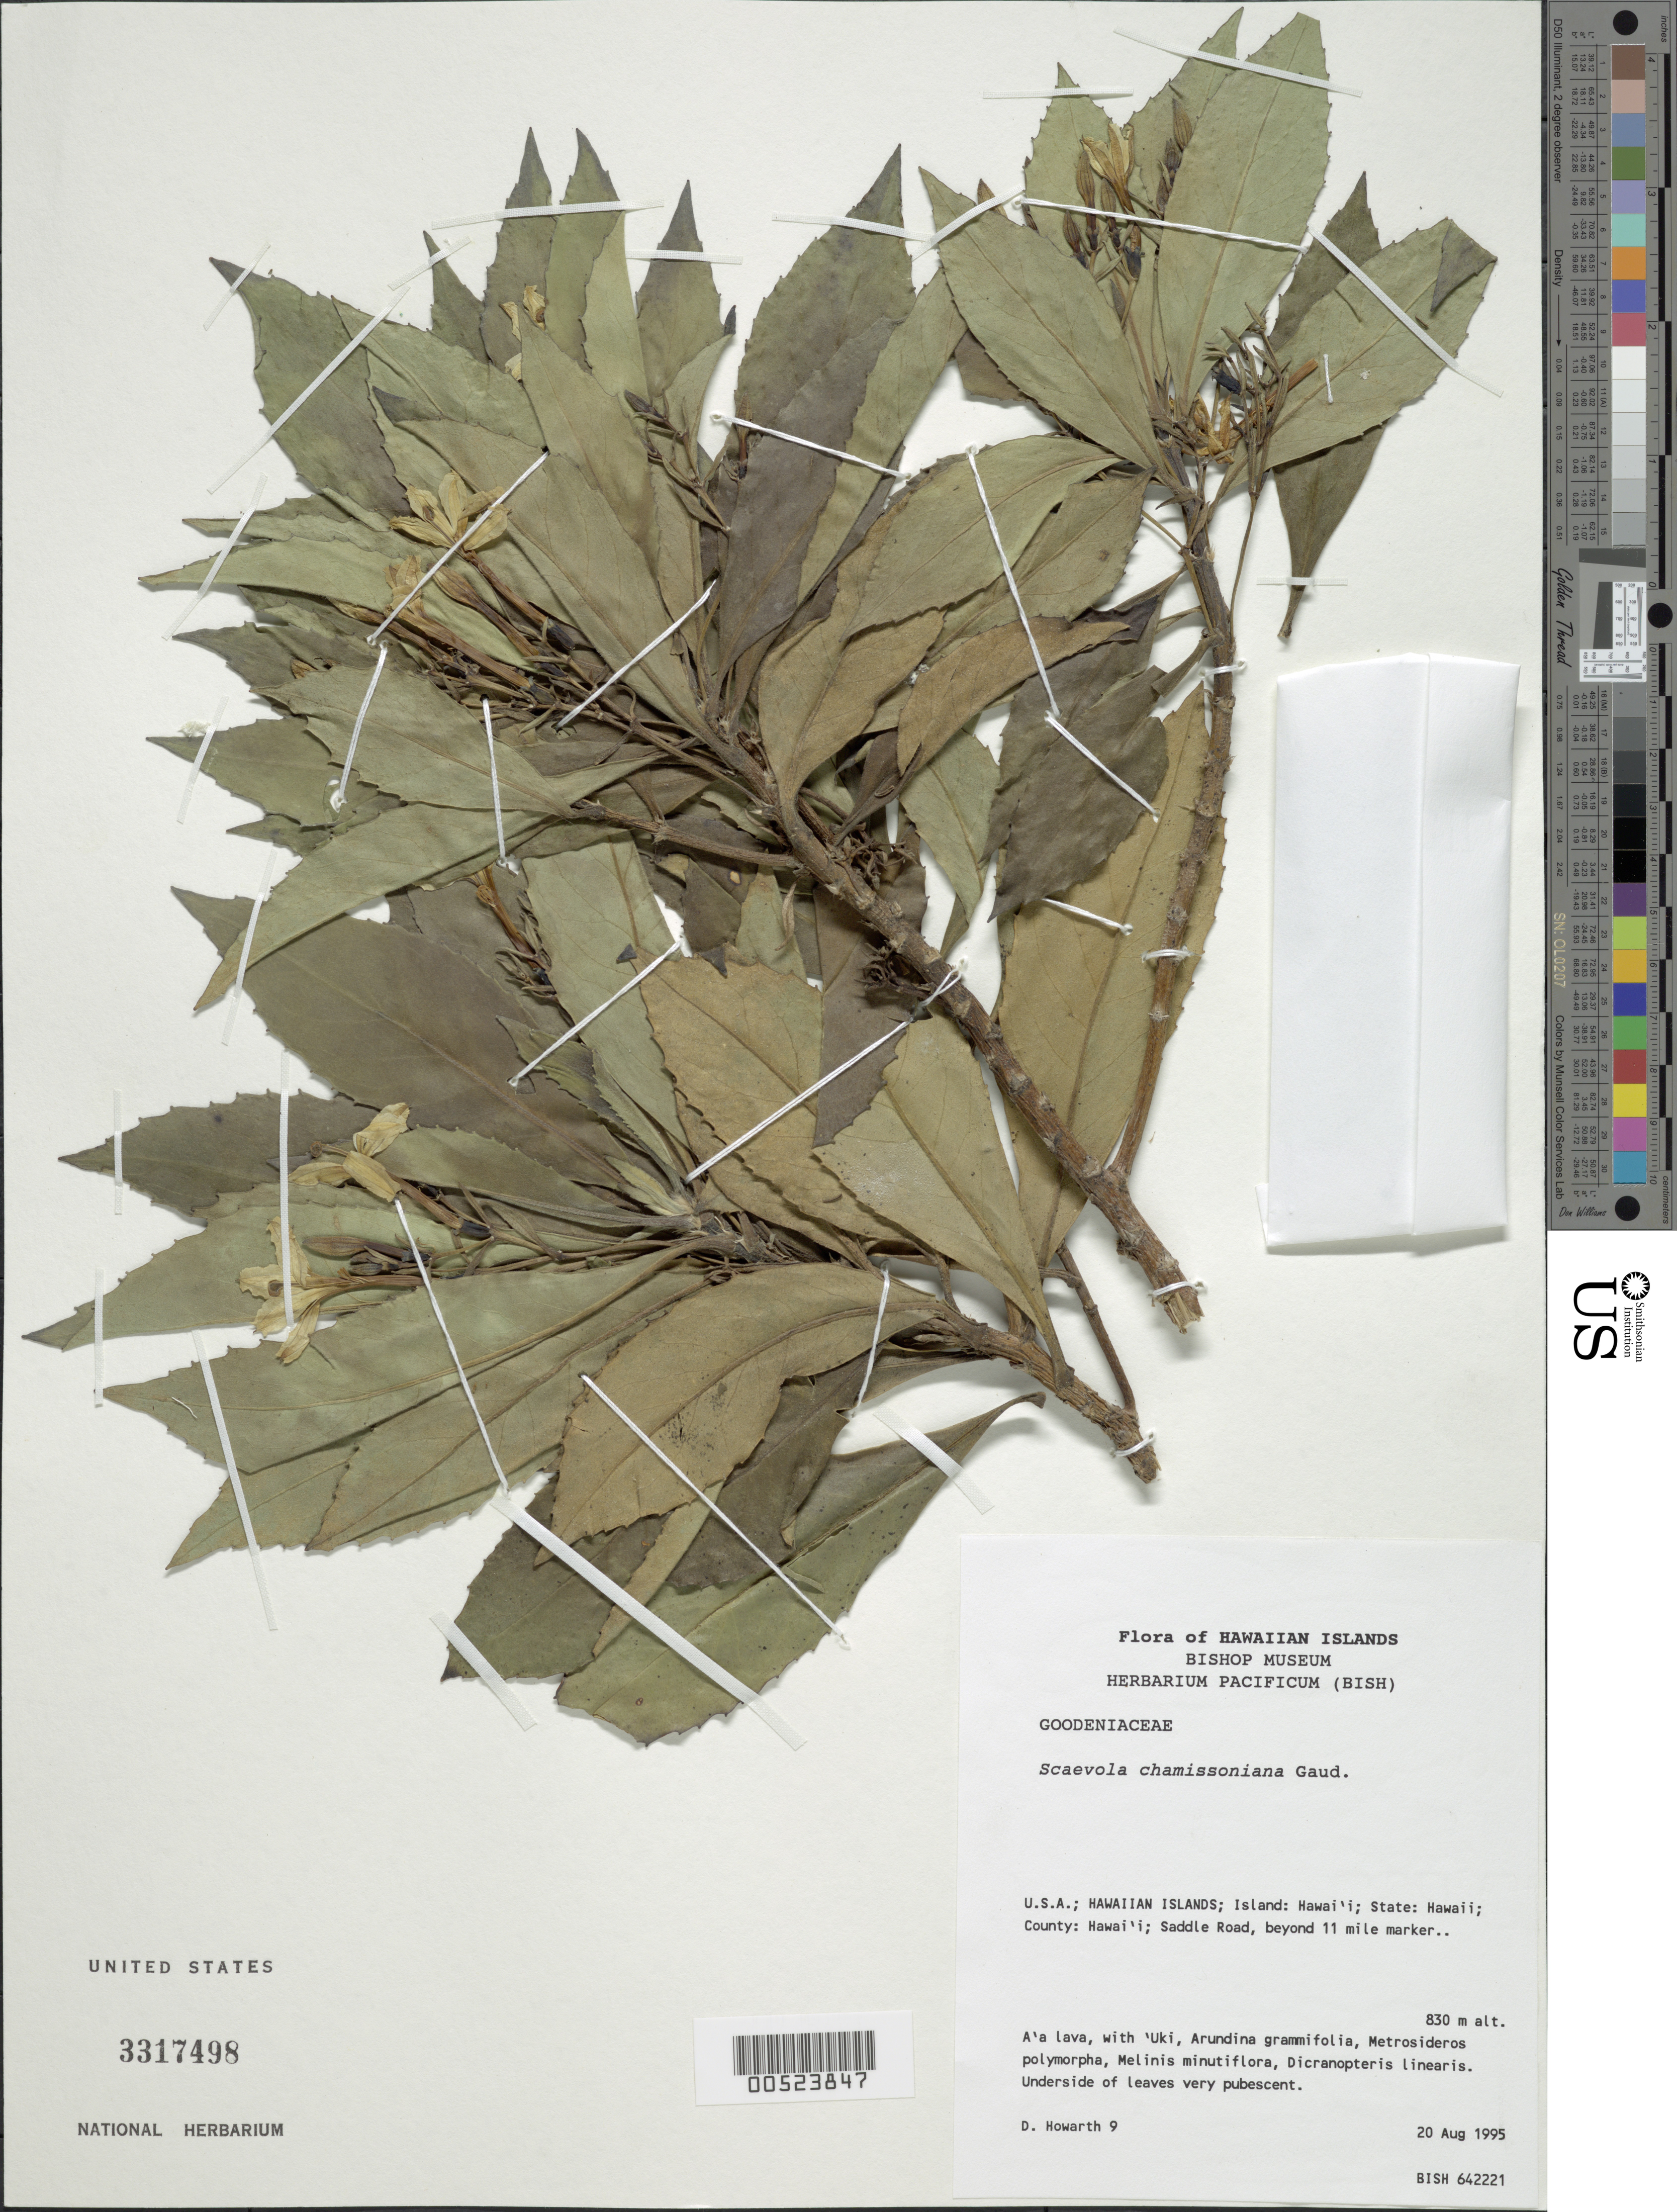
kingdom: Plantae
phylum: Tracheophyta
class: Magnoliopsida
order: Asterales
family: Goodeniaceae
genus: Scaevola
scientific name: Scaevola chamissoniana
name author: Gaudich.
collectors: D. Howarth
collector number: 9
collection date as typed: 20 Aug 1995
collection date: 1995-08-20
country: United States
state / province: Hawaii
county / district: Hawaii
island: Hawaii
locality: Hawaii county, Saddle Rd, beyond 11 mi marker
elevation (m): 830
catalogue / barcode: US 3317498